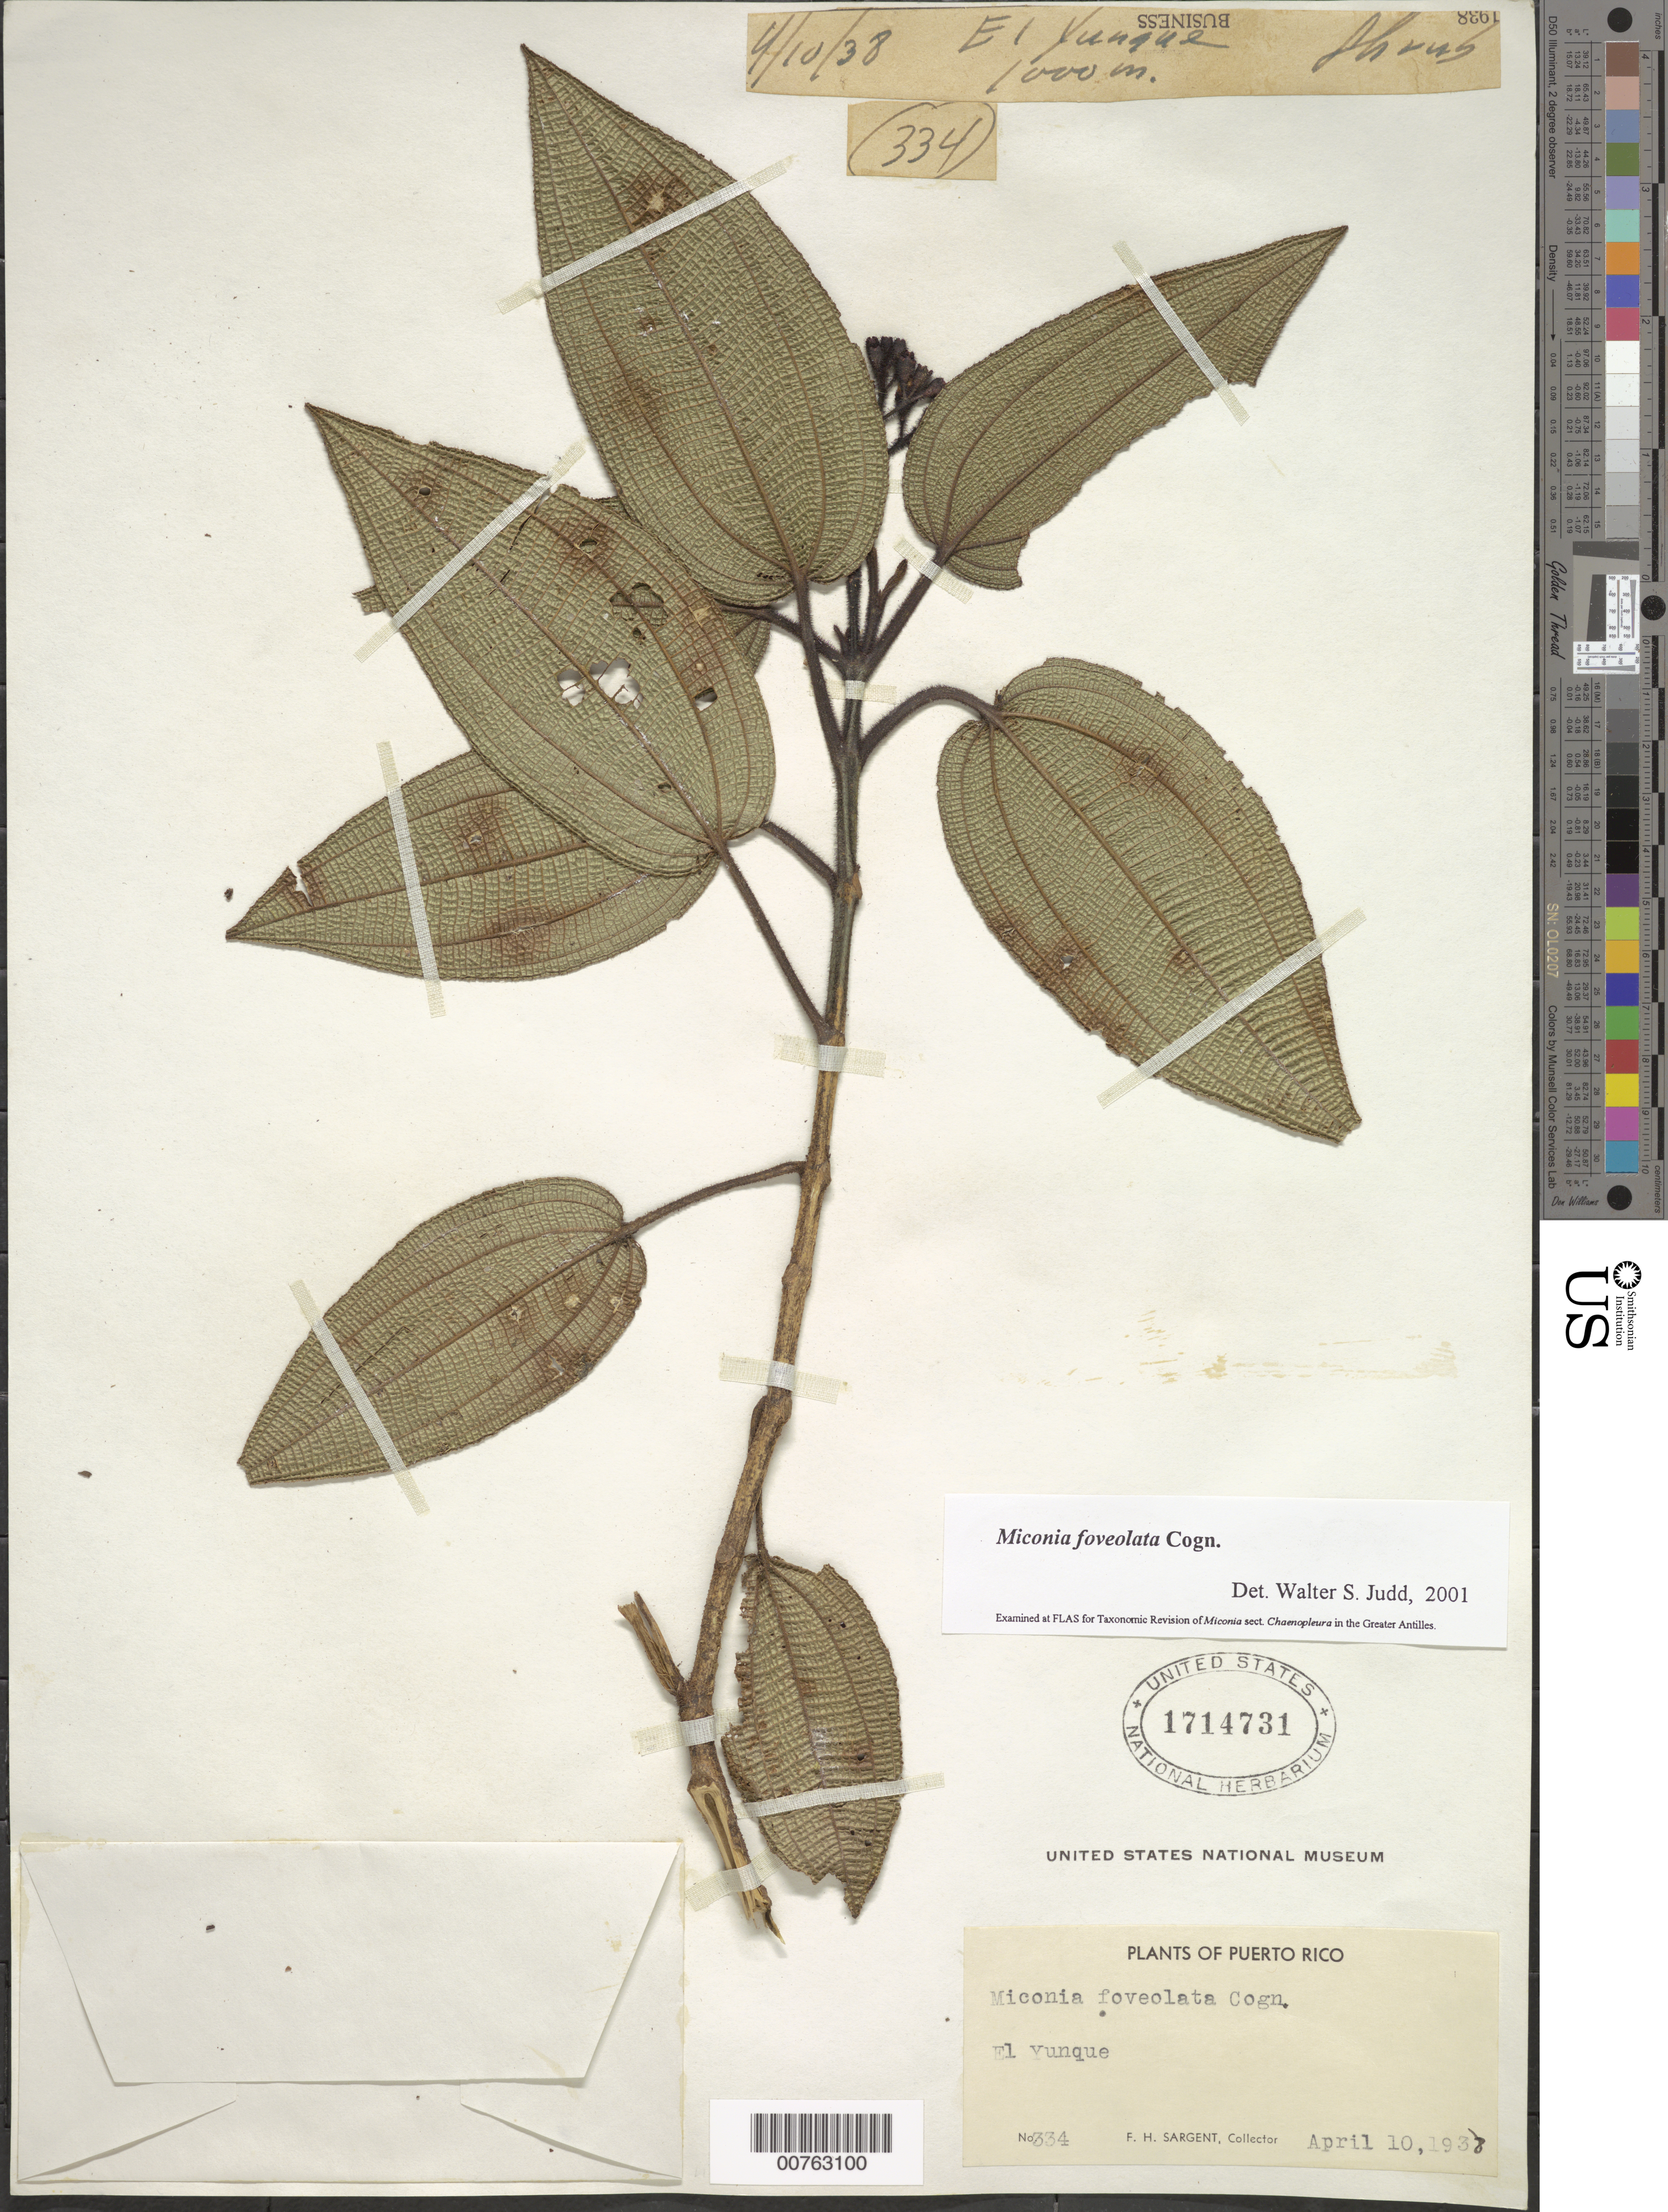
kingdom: Plantae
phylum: Tracheophyta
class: Magnoliopsida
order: Myrtales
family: Melastomataceae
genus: Miconia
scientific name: Miconia foveolata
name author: Cogn.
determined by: Judd, Walter S.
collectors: F. H. Sargent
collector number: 334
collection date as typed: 10 Apr 1938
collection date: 1938-04-10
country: Puerto Rico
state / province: Río Grande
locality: El Yunque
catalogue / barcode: US 1714731